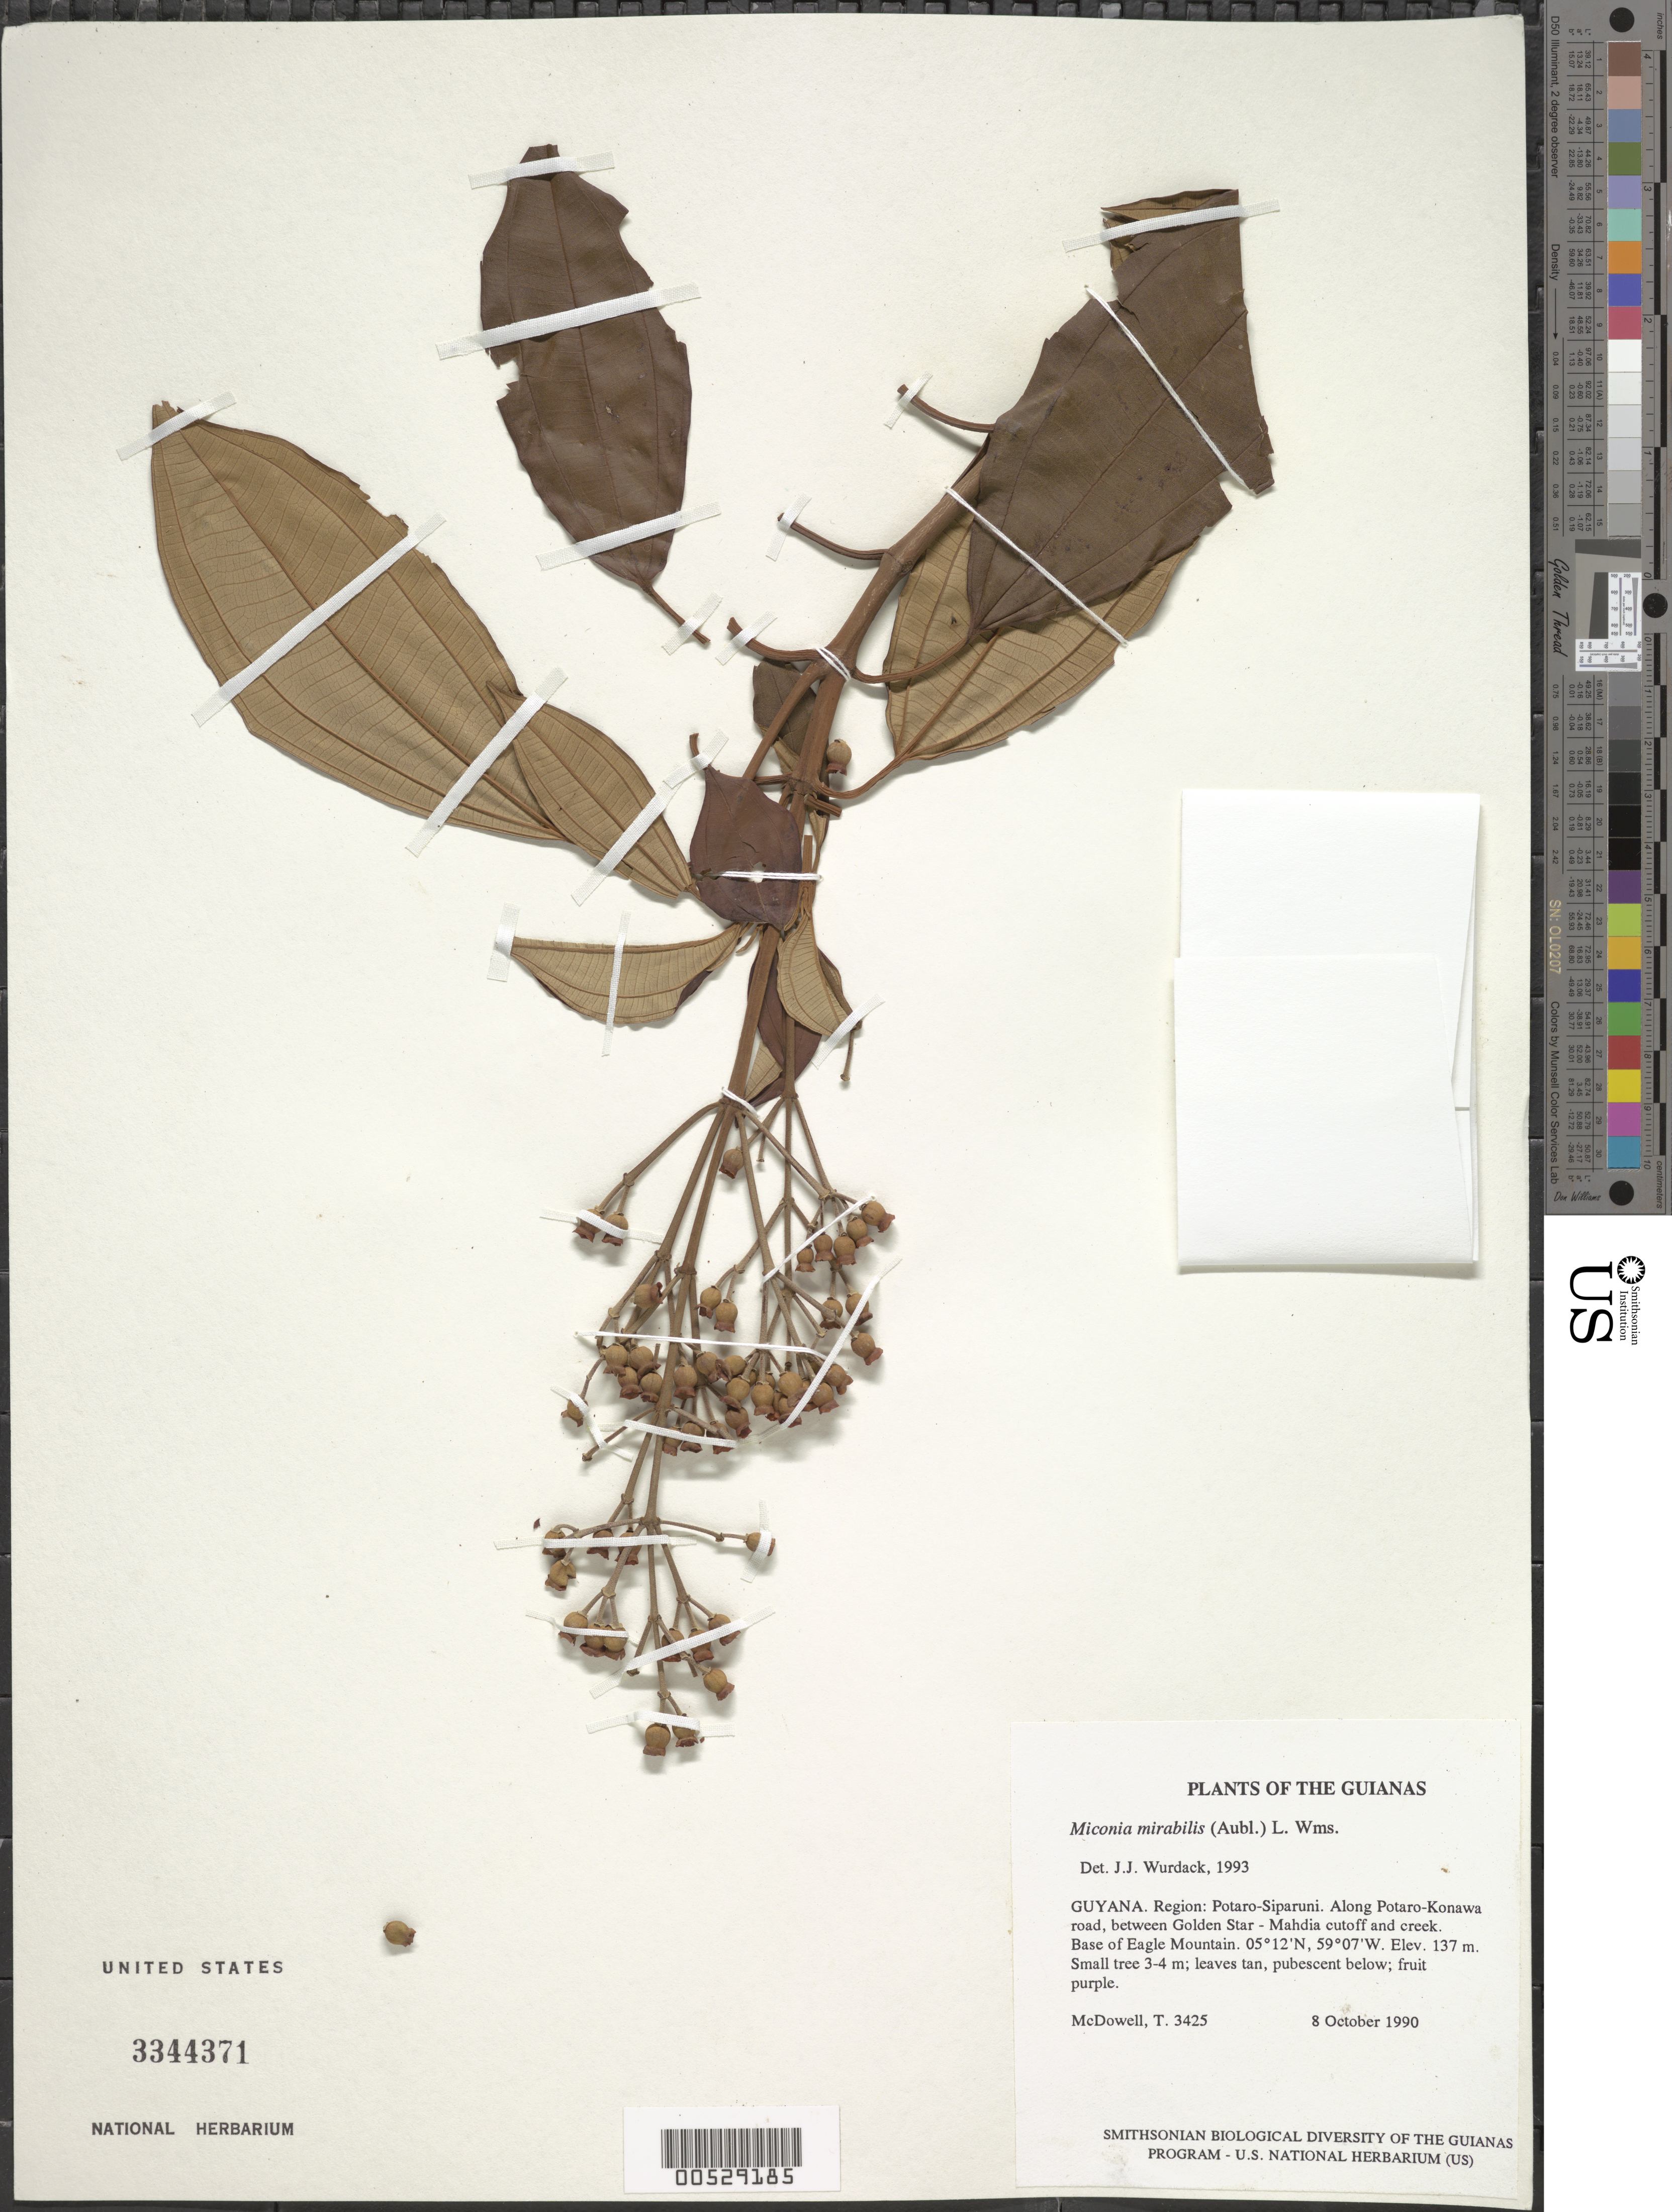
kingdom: Plantae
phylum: Tracheophyta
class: Magnoliopsida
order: Myrtales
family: Melastomataceae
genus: Miconia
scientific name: Miconia mirabilis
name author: (Aubl.) L.O. Williams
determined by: Wurdack, John J., (US), US (UNITED STATES)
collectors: T. McDowell & D. Gopaul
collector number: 3425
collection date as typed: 8 October 1990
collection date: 1990-10-08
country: Guyana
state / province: Potaro-Siparuni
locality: Along Potaro-Konawa road, between Golden Star - Mahdia cutoff and creek. Base of Eagle Mountain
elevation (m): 137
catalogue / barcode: US 3344371